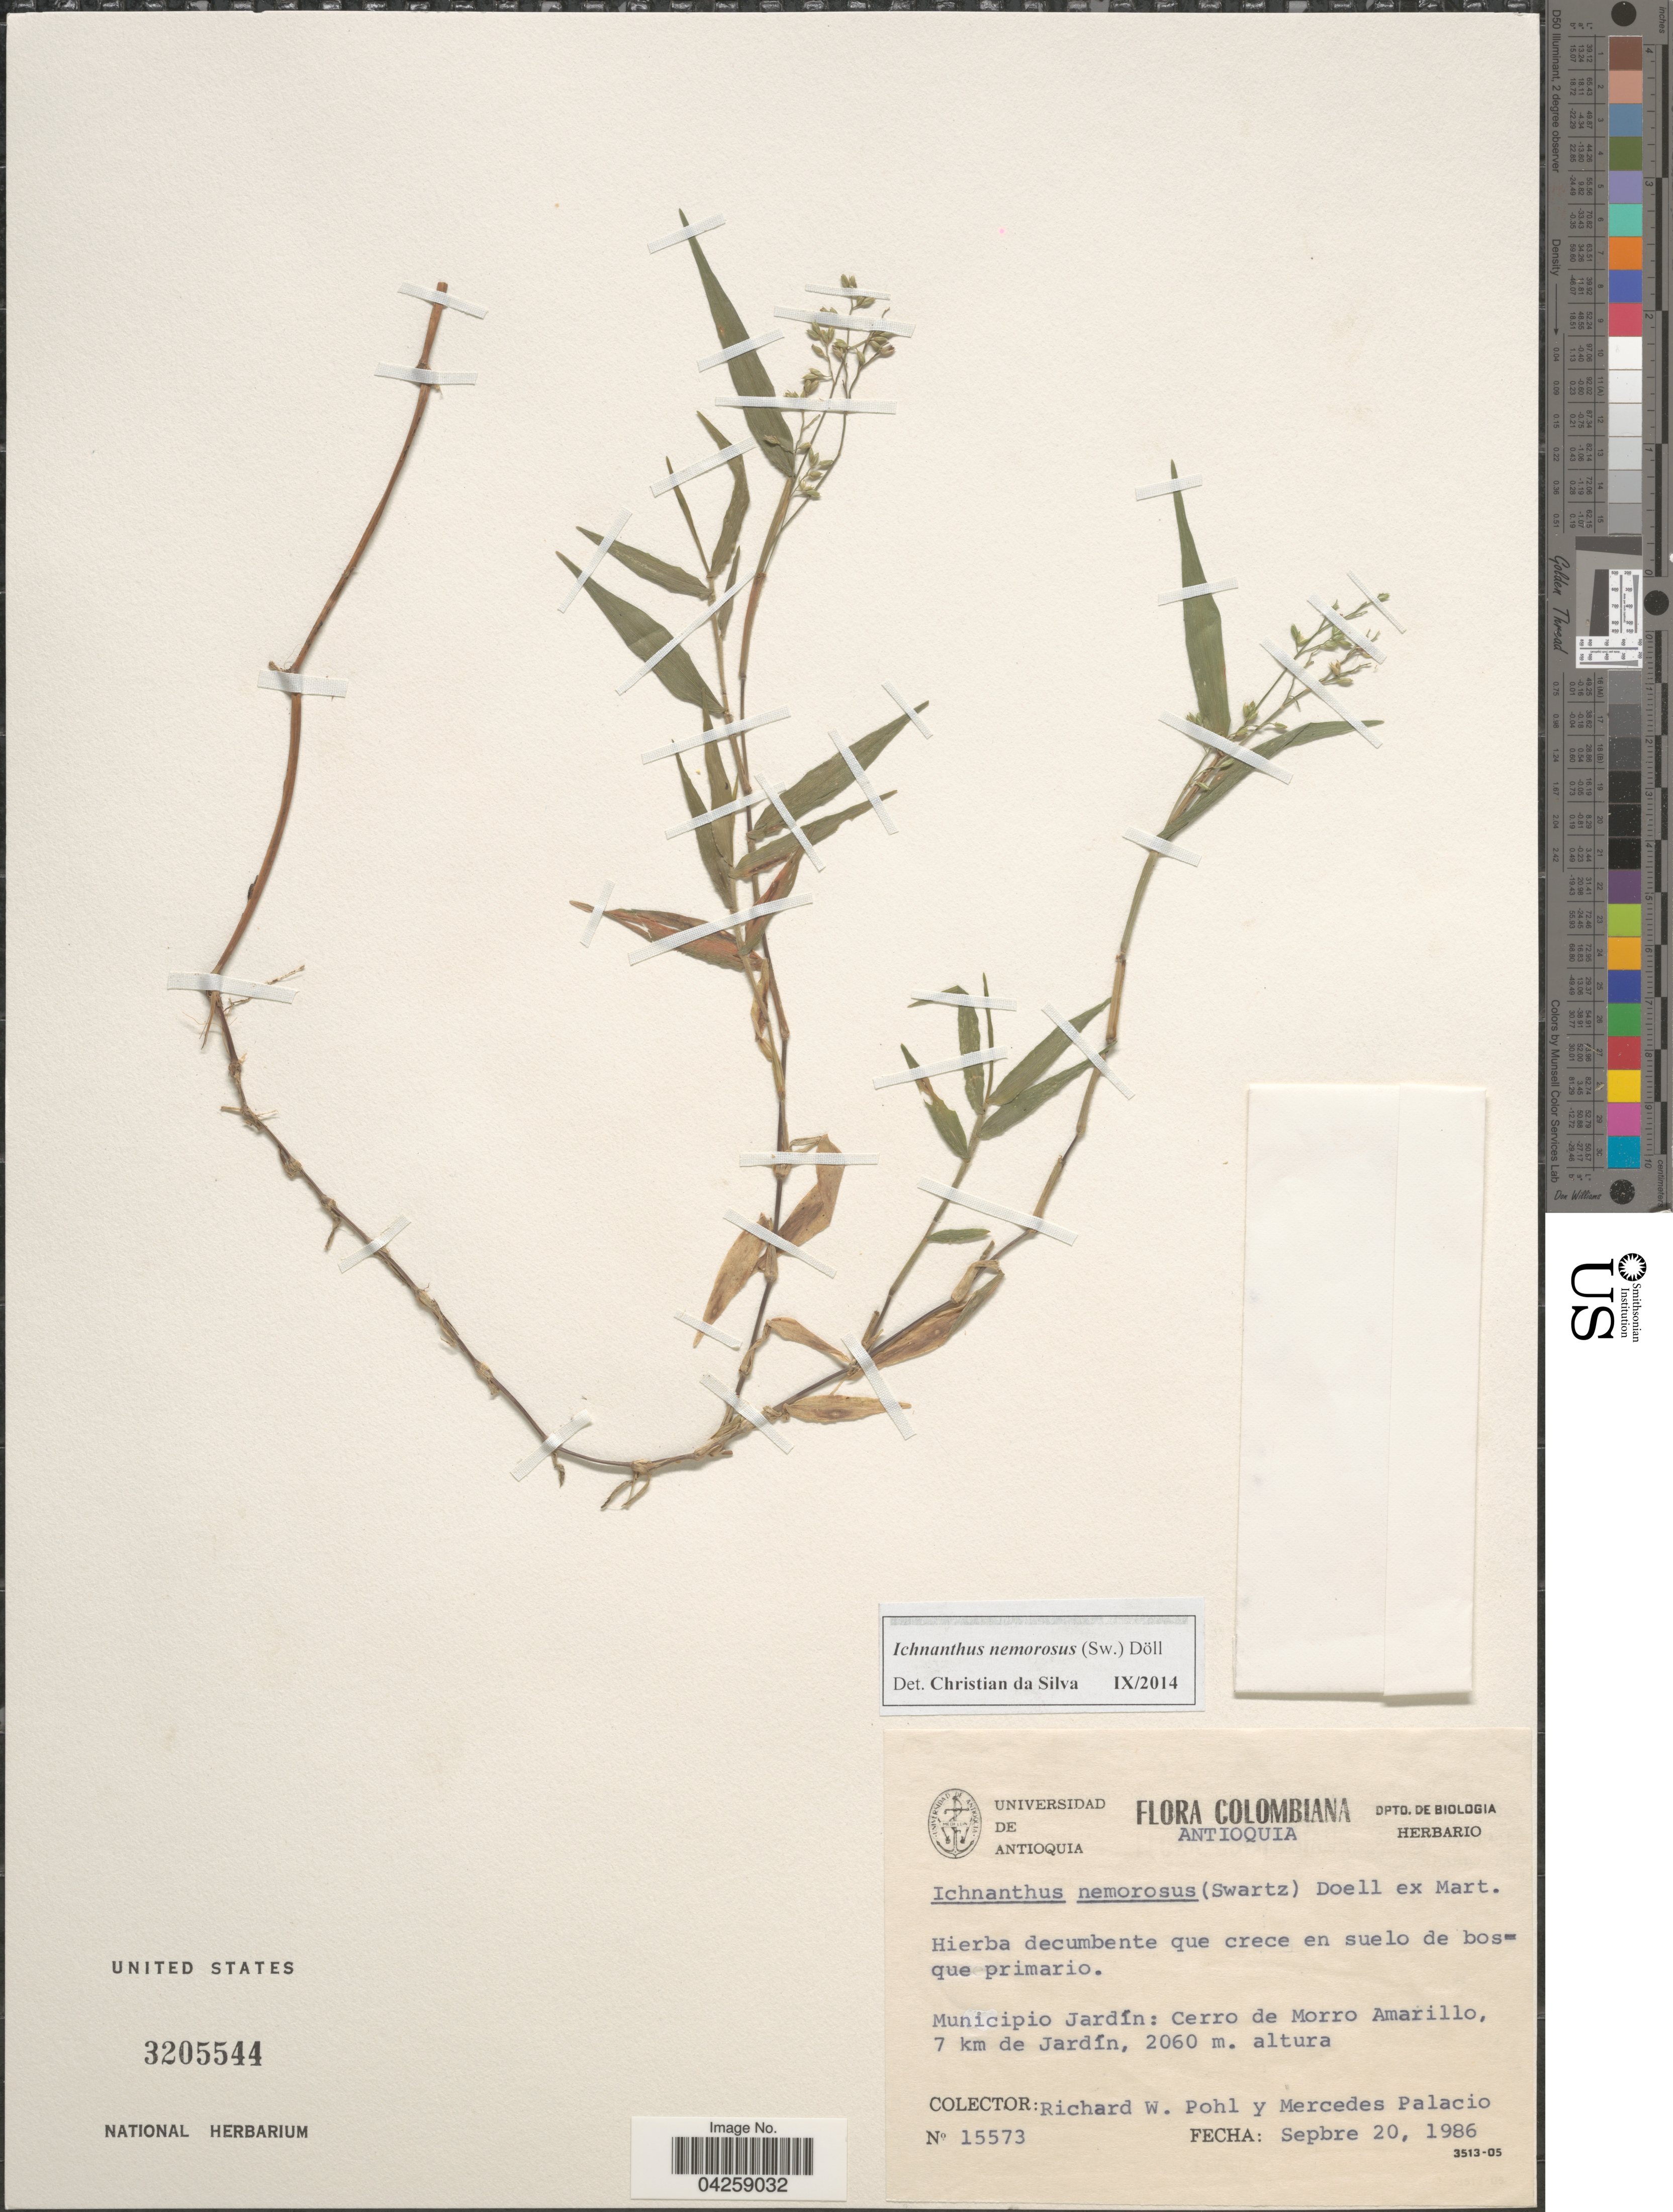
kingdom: Plantae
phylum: Tracheophyta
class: Liliopsida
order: Poales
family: Poaceae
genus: Ichnanthus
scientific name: Ichnanthus nemorosus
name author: (Sw.) Döll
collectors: R. W. Pohl & M. Palacio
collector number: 15573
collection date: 1986-09-20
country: Colombia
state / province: Antioquia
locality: Municipio Jardín: Cerro de Morro Amarillo, 7 km de Jardín.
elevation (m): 2060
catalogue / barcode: US 3205544